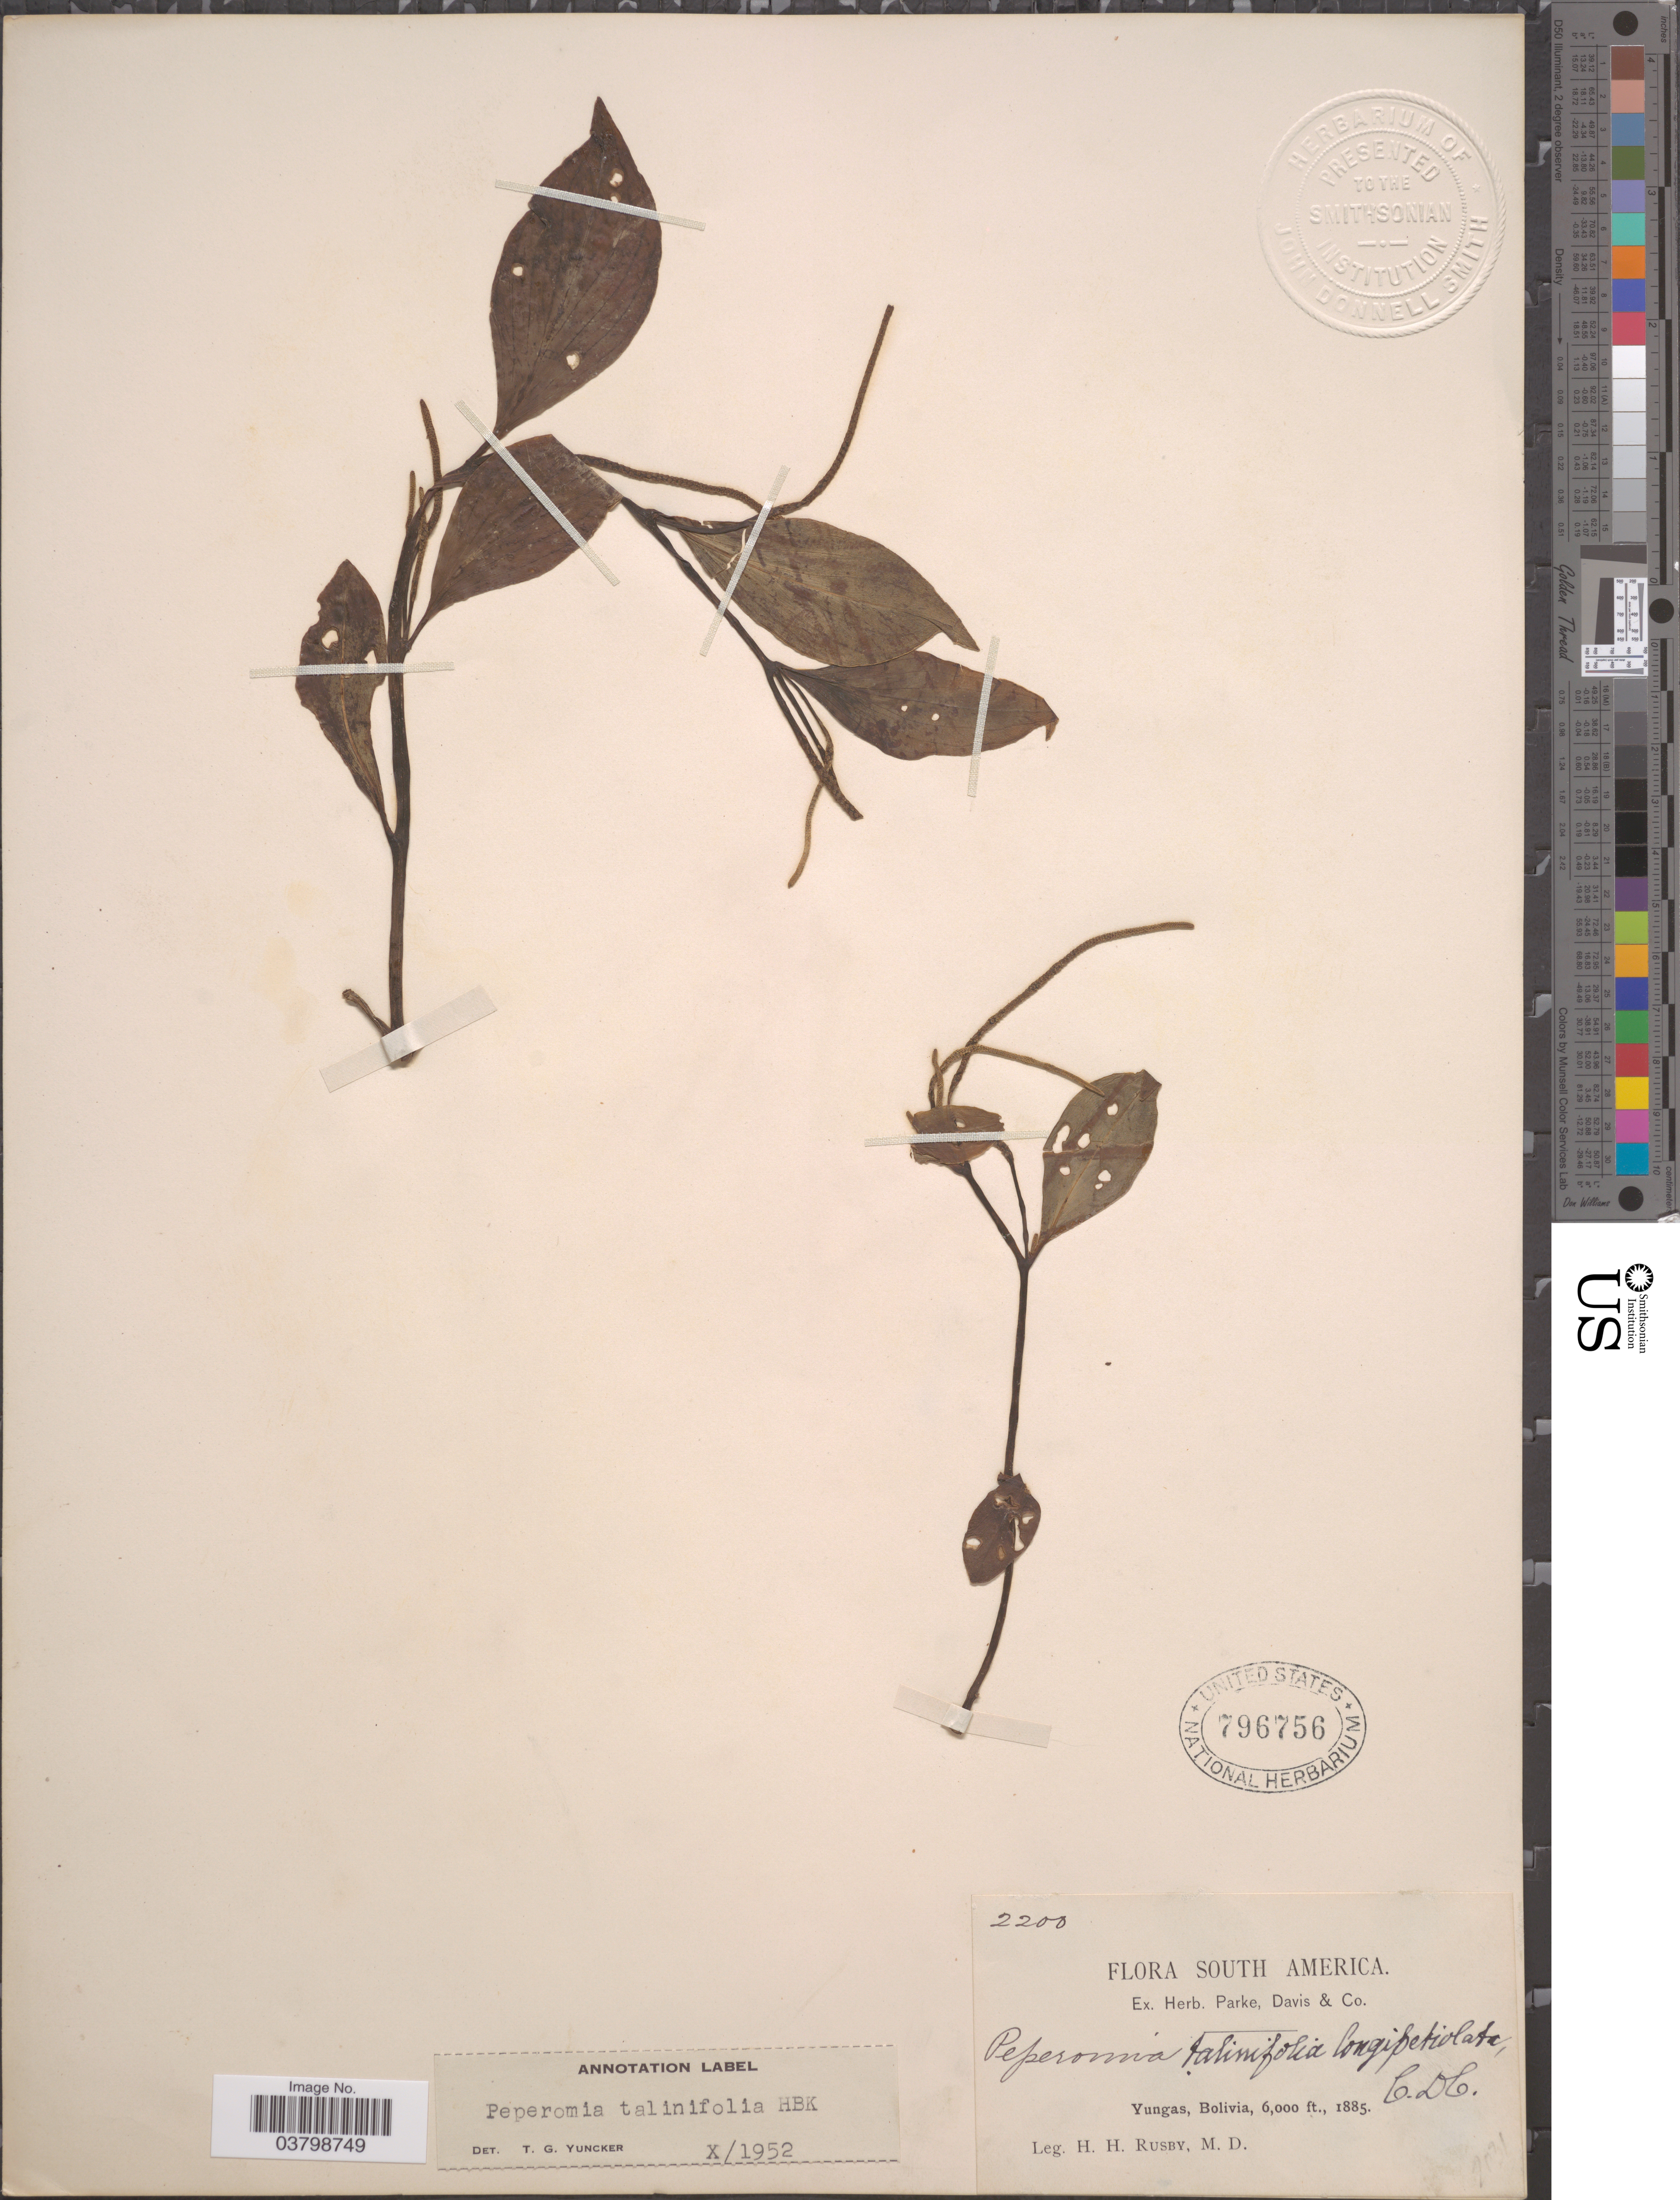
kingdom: Plantae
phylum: Tracheophyta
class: Magnoliopsida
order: Piperales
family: Piperaceae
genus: Peperomia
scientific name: Peperomia talinifolia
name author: Kunth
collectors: H. H. Rusby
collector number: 2200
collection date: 1885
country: Bolivia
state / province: La Paz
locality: Yungas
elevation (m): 1829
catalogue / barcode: US 796756